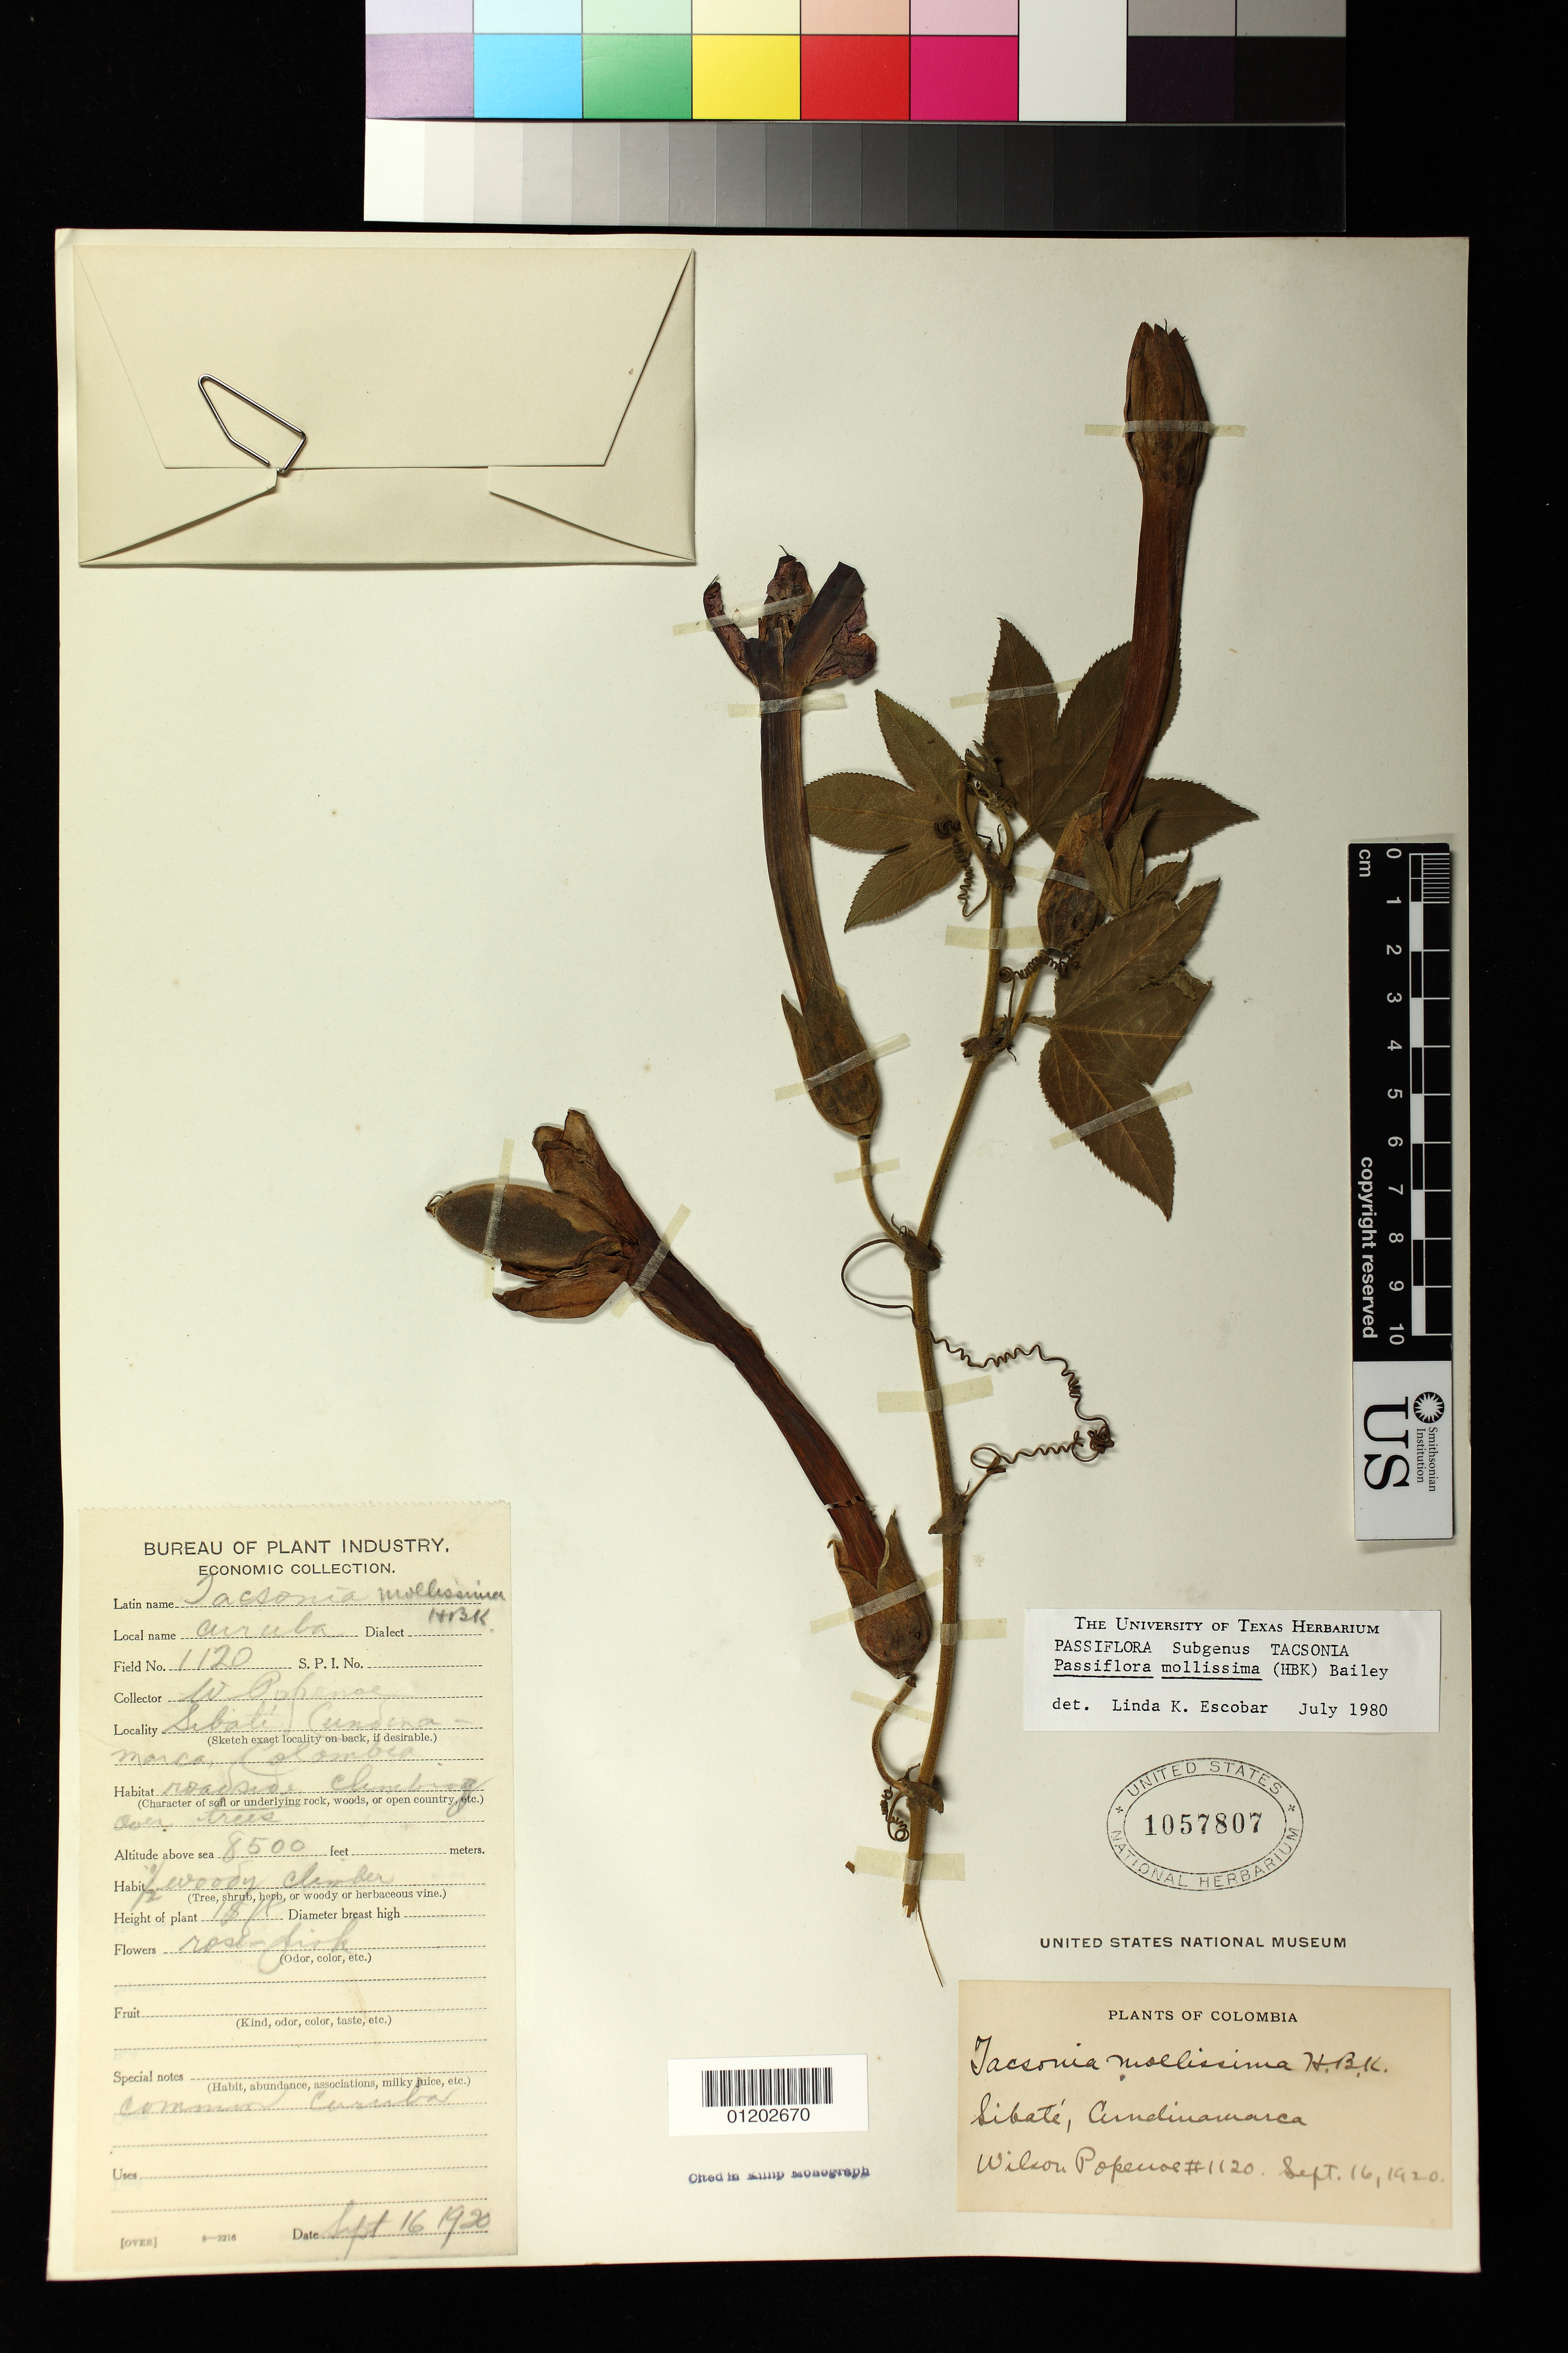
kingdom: Plantae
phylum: Tracheophyta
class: Magnoliopsida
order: Malpighiales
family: Passifloraceae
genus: Passiflora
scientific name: Passiflora mollissima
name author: (Kunth) L.H. Bailey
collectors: W. Popenoe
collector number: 1120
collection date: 1920-09-16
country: Colombia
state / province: Cundinamarca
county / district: Sibaté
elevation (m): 8500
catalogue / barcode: US 1057807